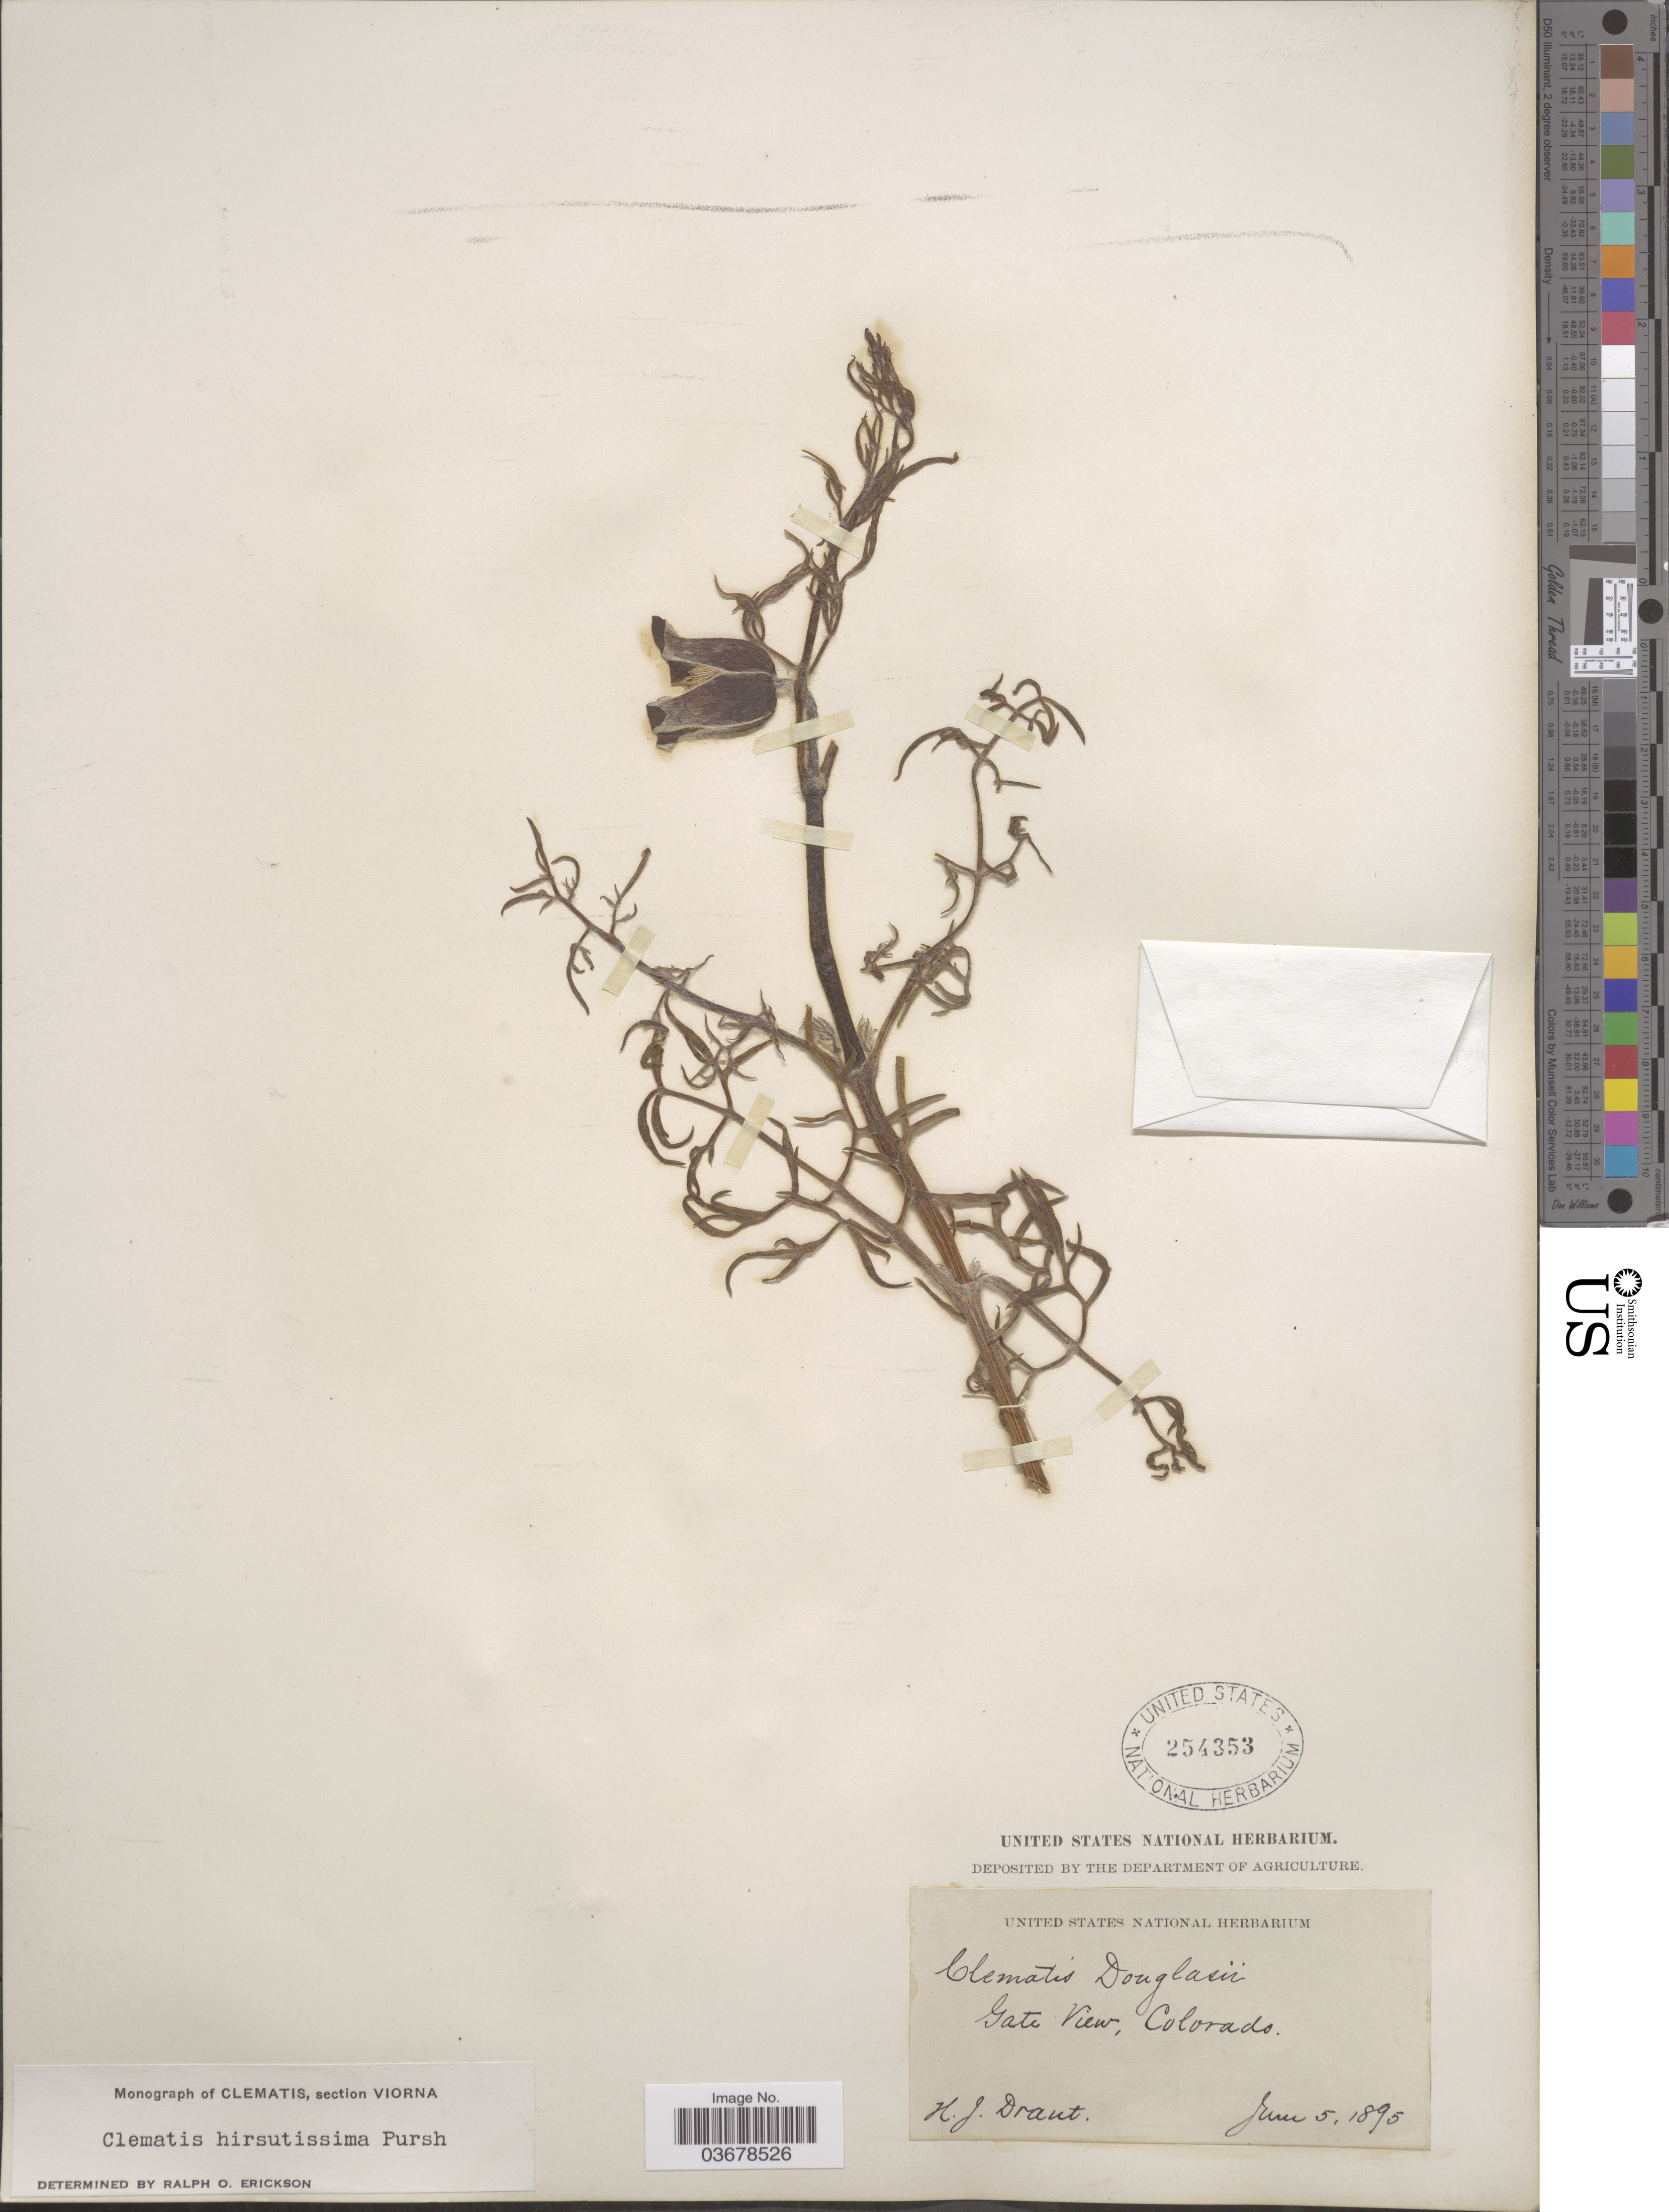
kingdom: Plantae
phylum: Tracheophyta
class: Magnoliopsida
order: Ranunculales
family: Ranunculaceae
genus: Clematis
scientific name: Clematis viorna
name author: L.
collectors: H. Draut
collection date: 1895-06-05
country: United States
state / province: Colorado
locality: Gate View.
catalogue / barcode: US 254353